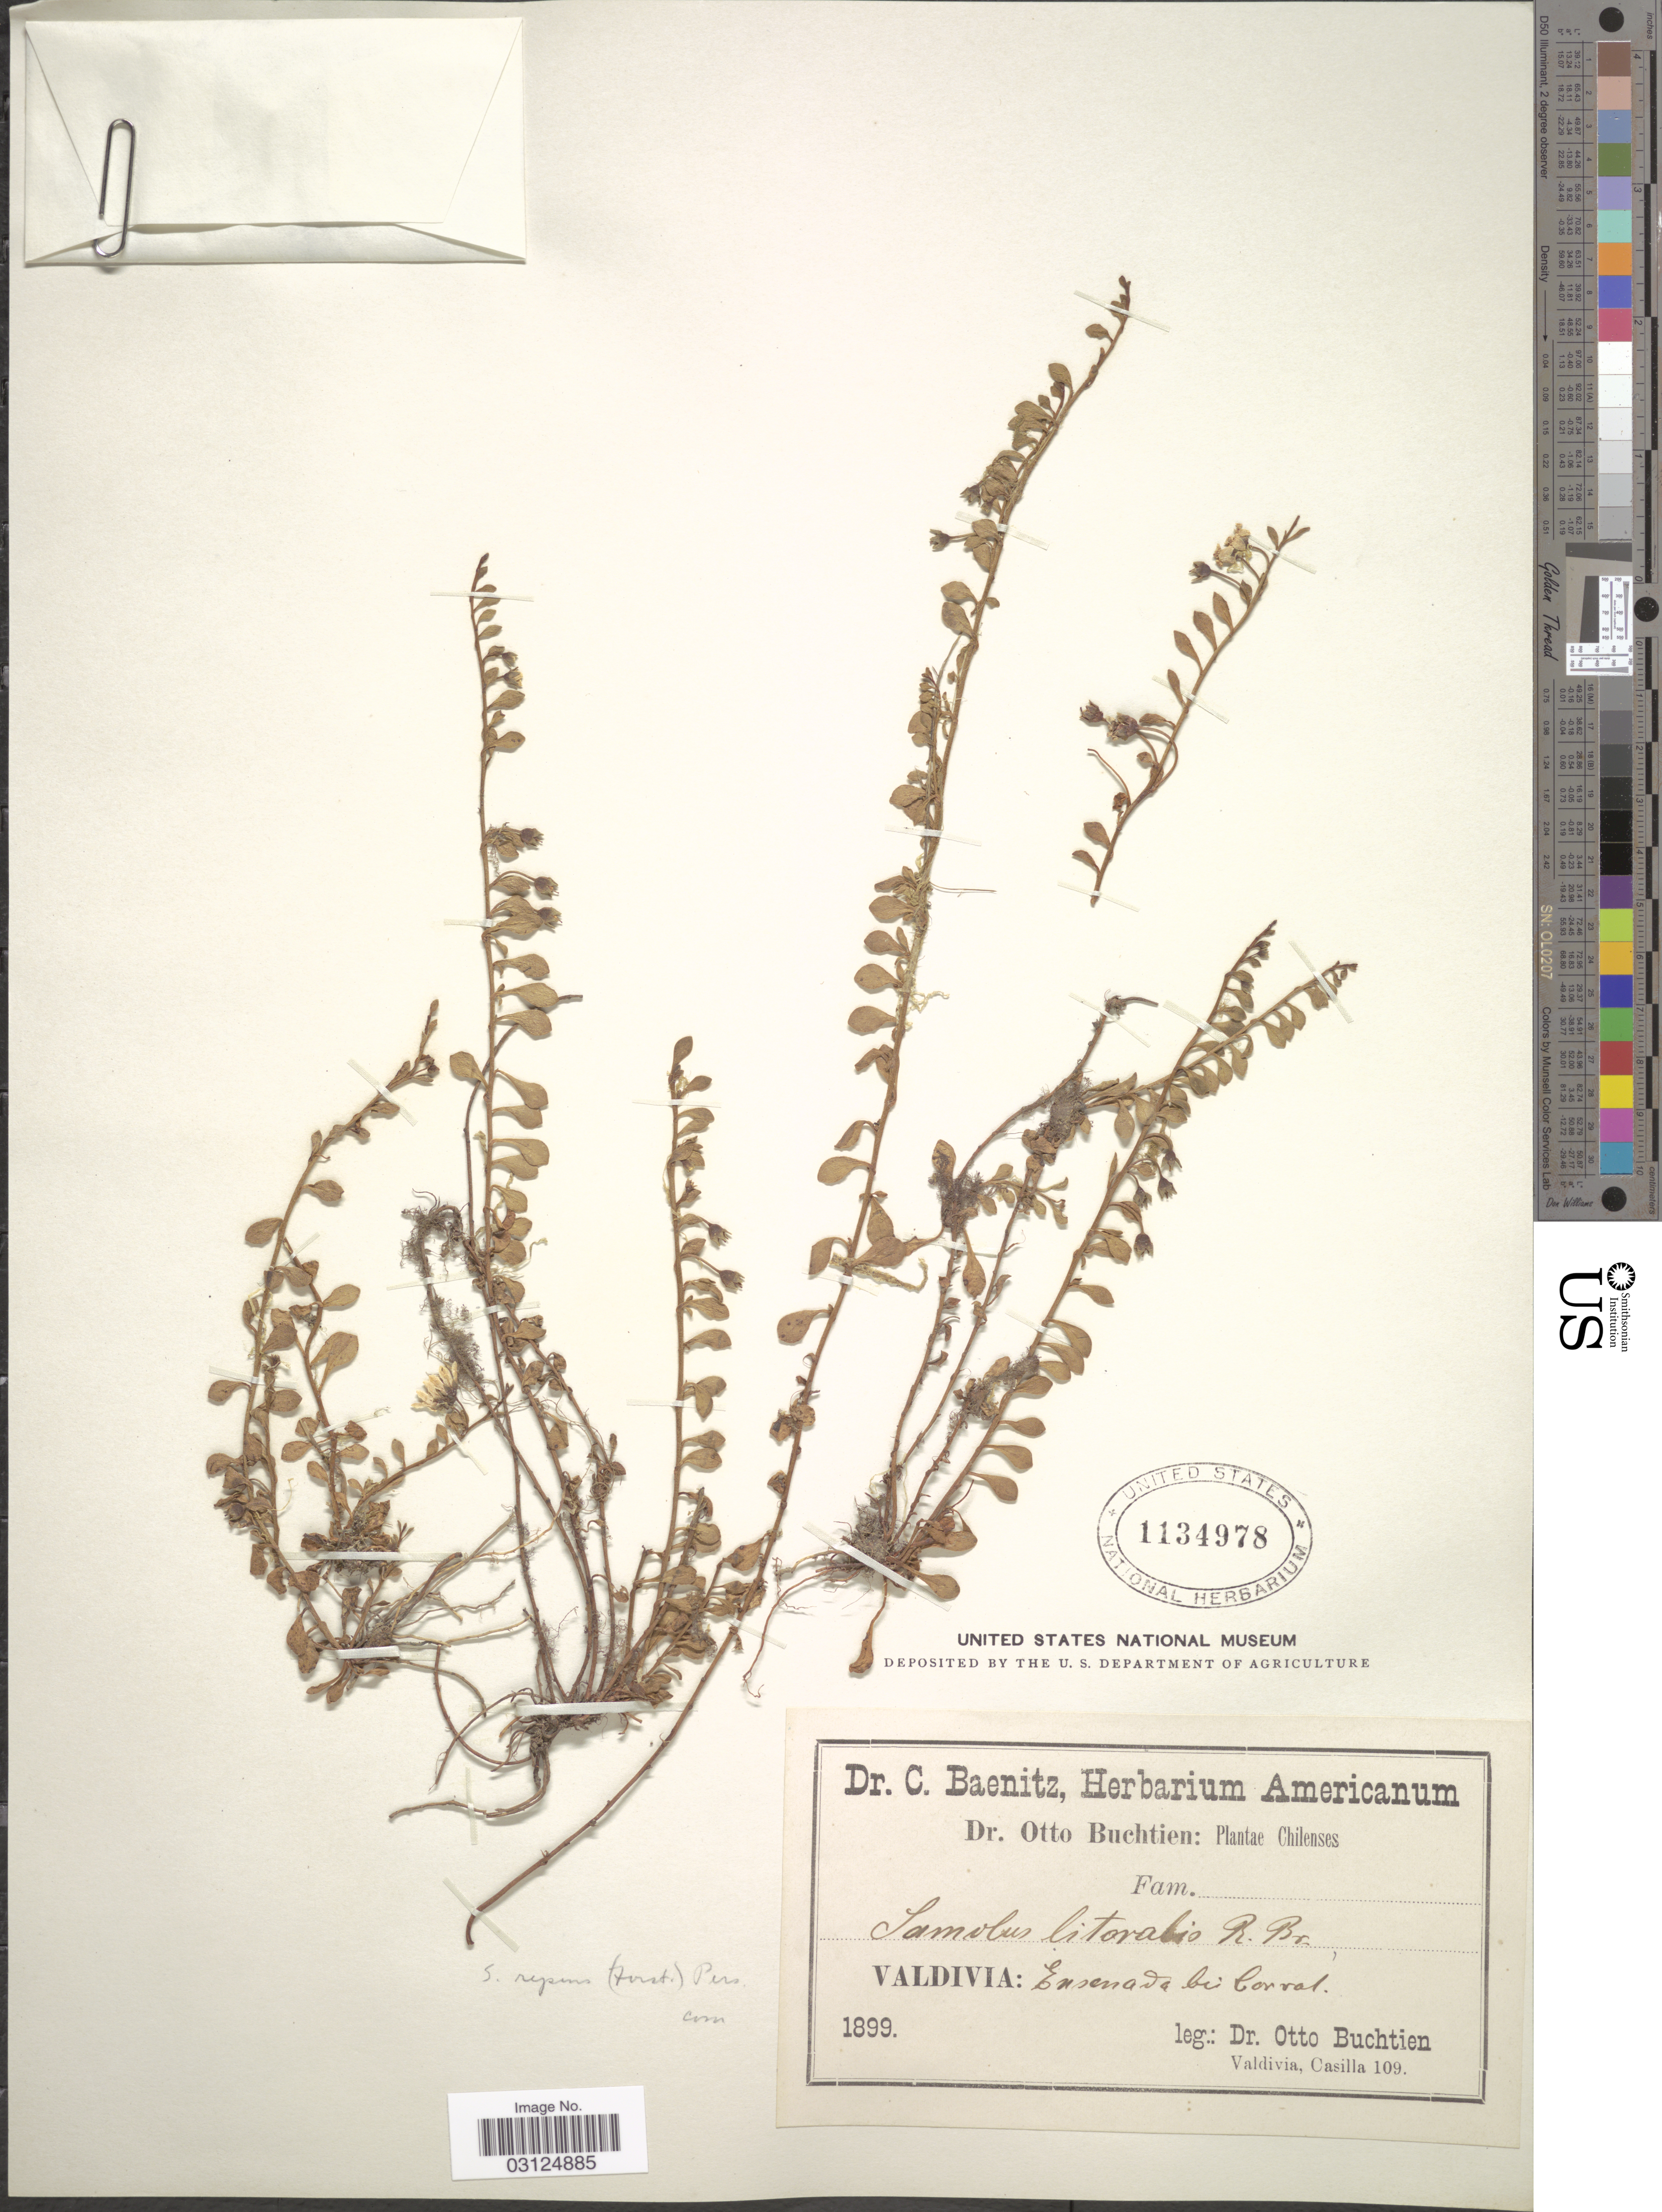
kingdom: Plantae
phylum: Tracheophyta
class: Magnoliopsida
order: Ericales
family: Primulaceae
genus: Samolus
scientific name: Samolus repens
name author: (J.R. Forst. & G. Forst.) Pers.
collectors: O. Buchtien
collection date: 1899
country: Chile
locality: Valdivia: Ensenada bei Corral.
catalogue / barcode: US 1134978